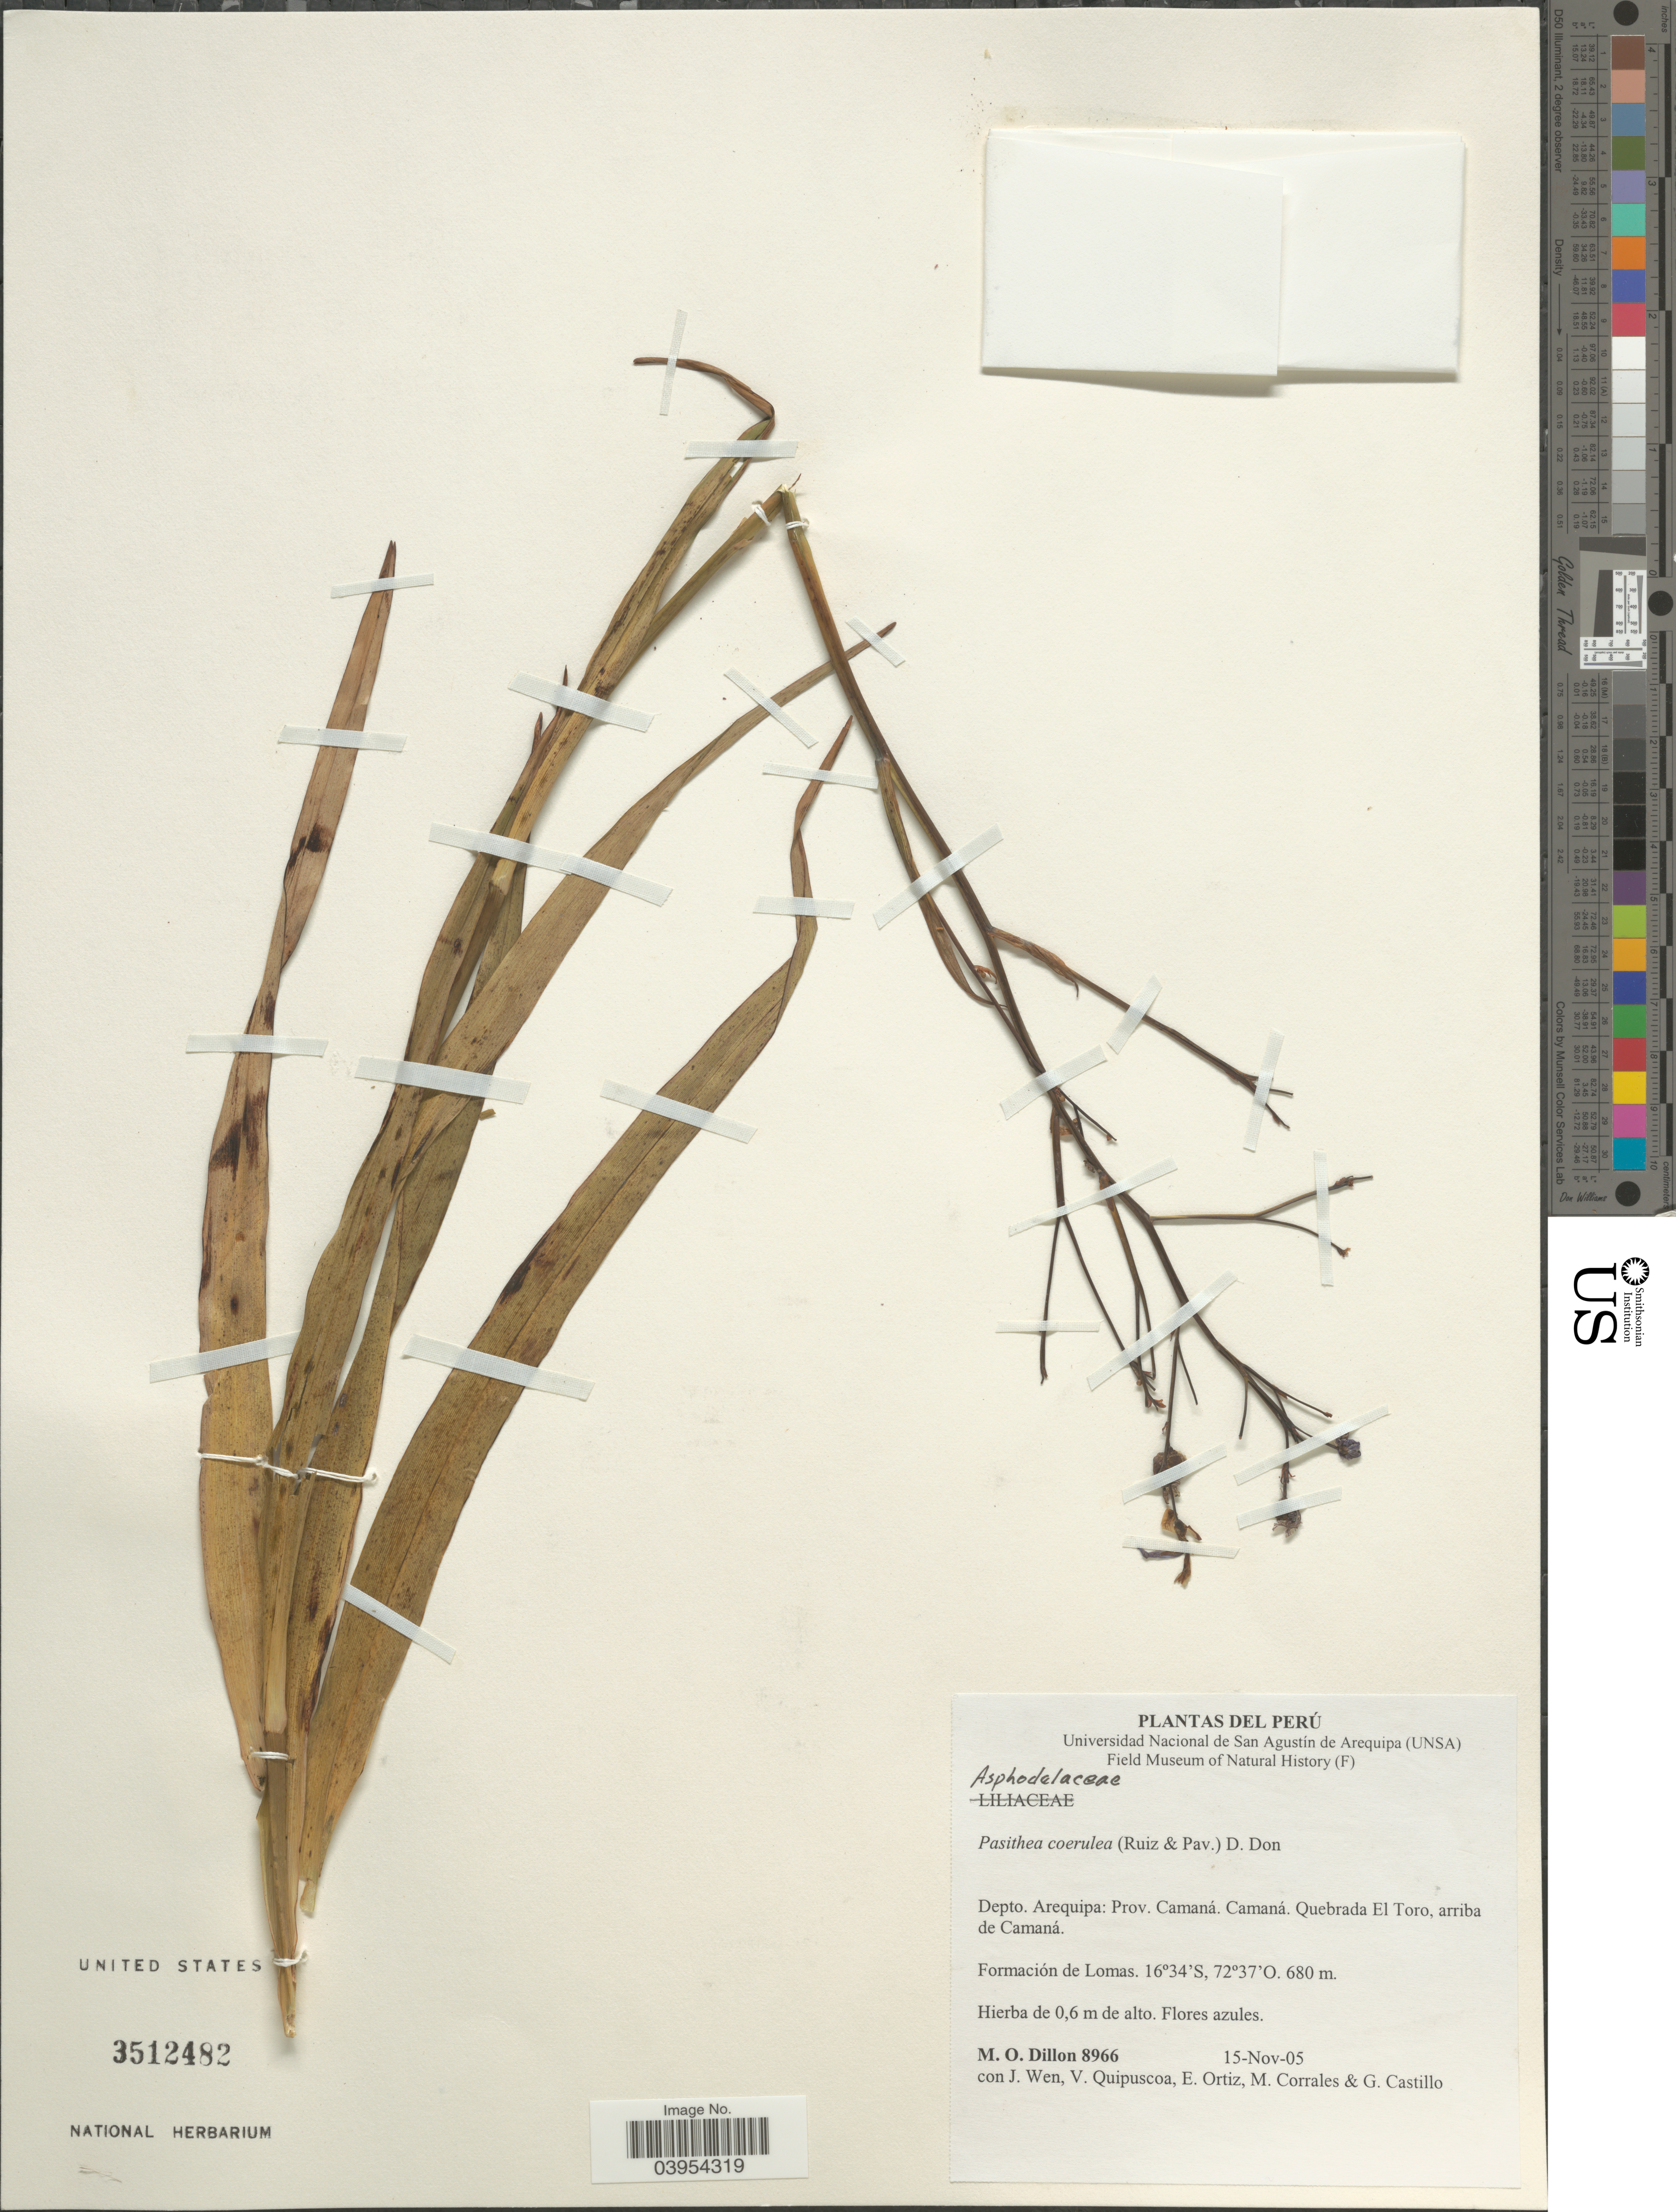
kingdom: Plantae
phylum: Tracheophyta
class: Liliopsida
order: Asparagales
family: Asphodelaceae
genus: Pasithea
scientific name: Pasithea sp.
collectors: M. O. Dillon, J. Wen, V. Quipuscoa, E. Ortiz & et al.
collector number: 8966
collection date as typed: Transcribed d/m/y: 15/11/5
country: Peru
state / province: Arequipa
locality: Depto. Arequipa: Prov. Camaná. Camaná. Quebrada El Toro, arriba de Camaná. Formación de Lomas.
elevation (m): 680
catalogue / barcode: US 3512482